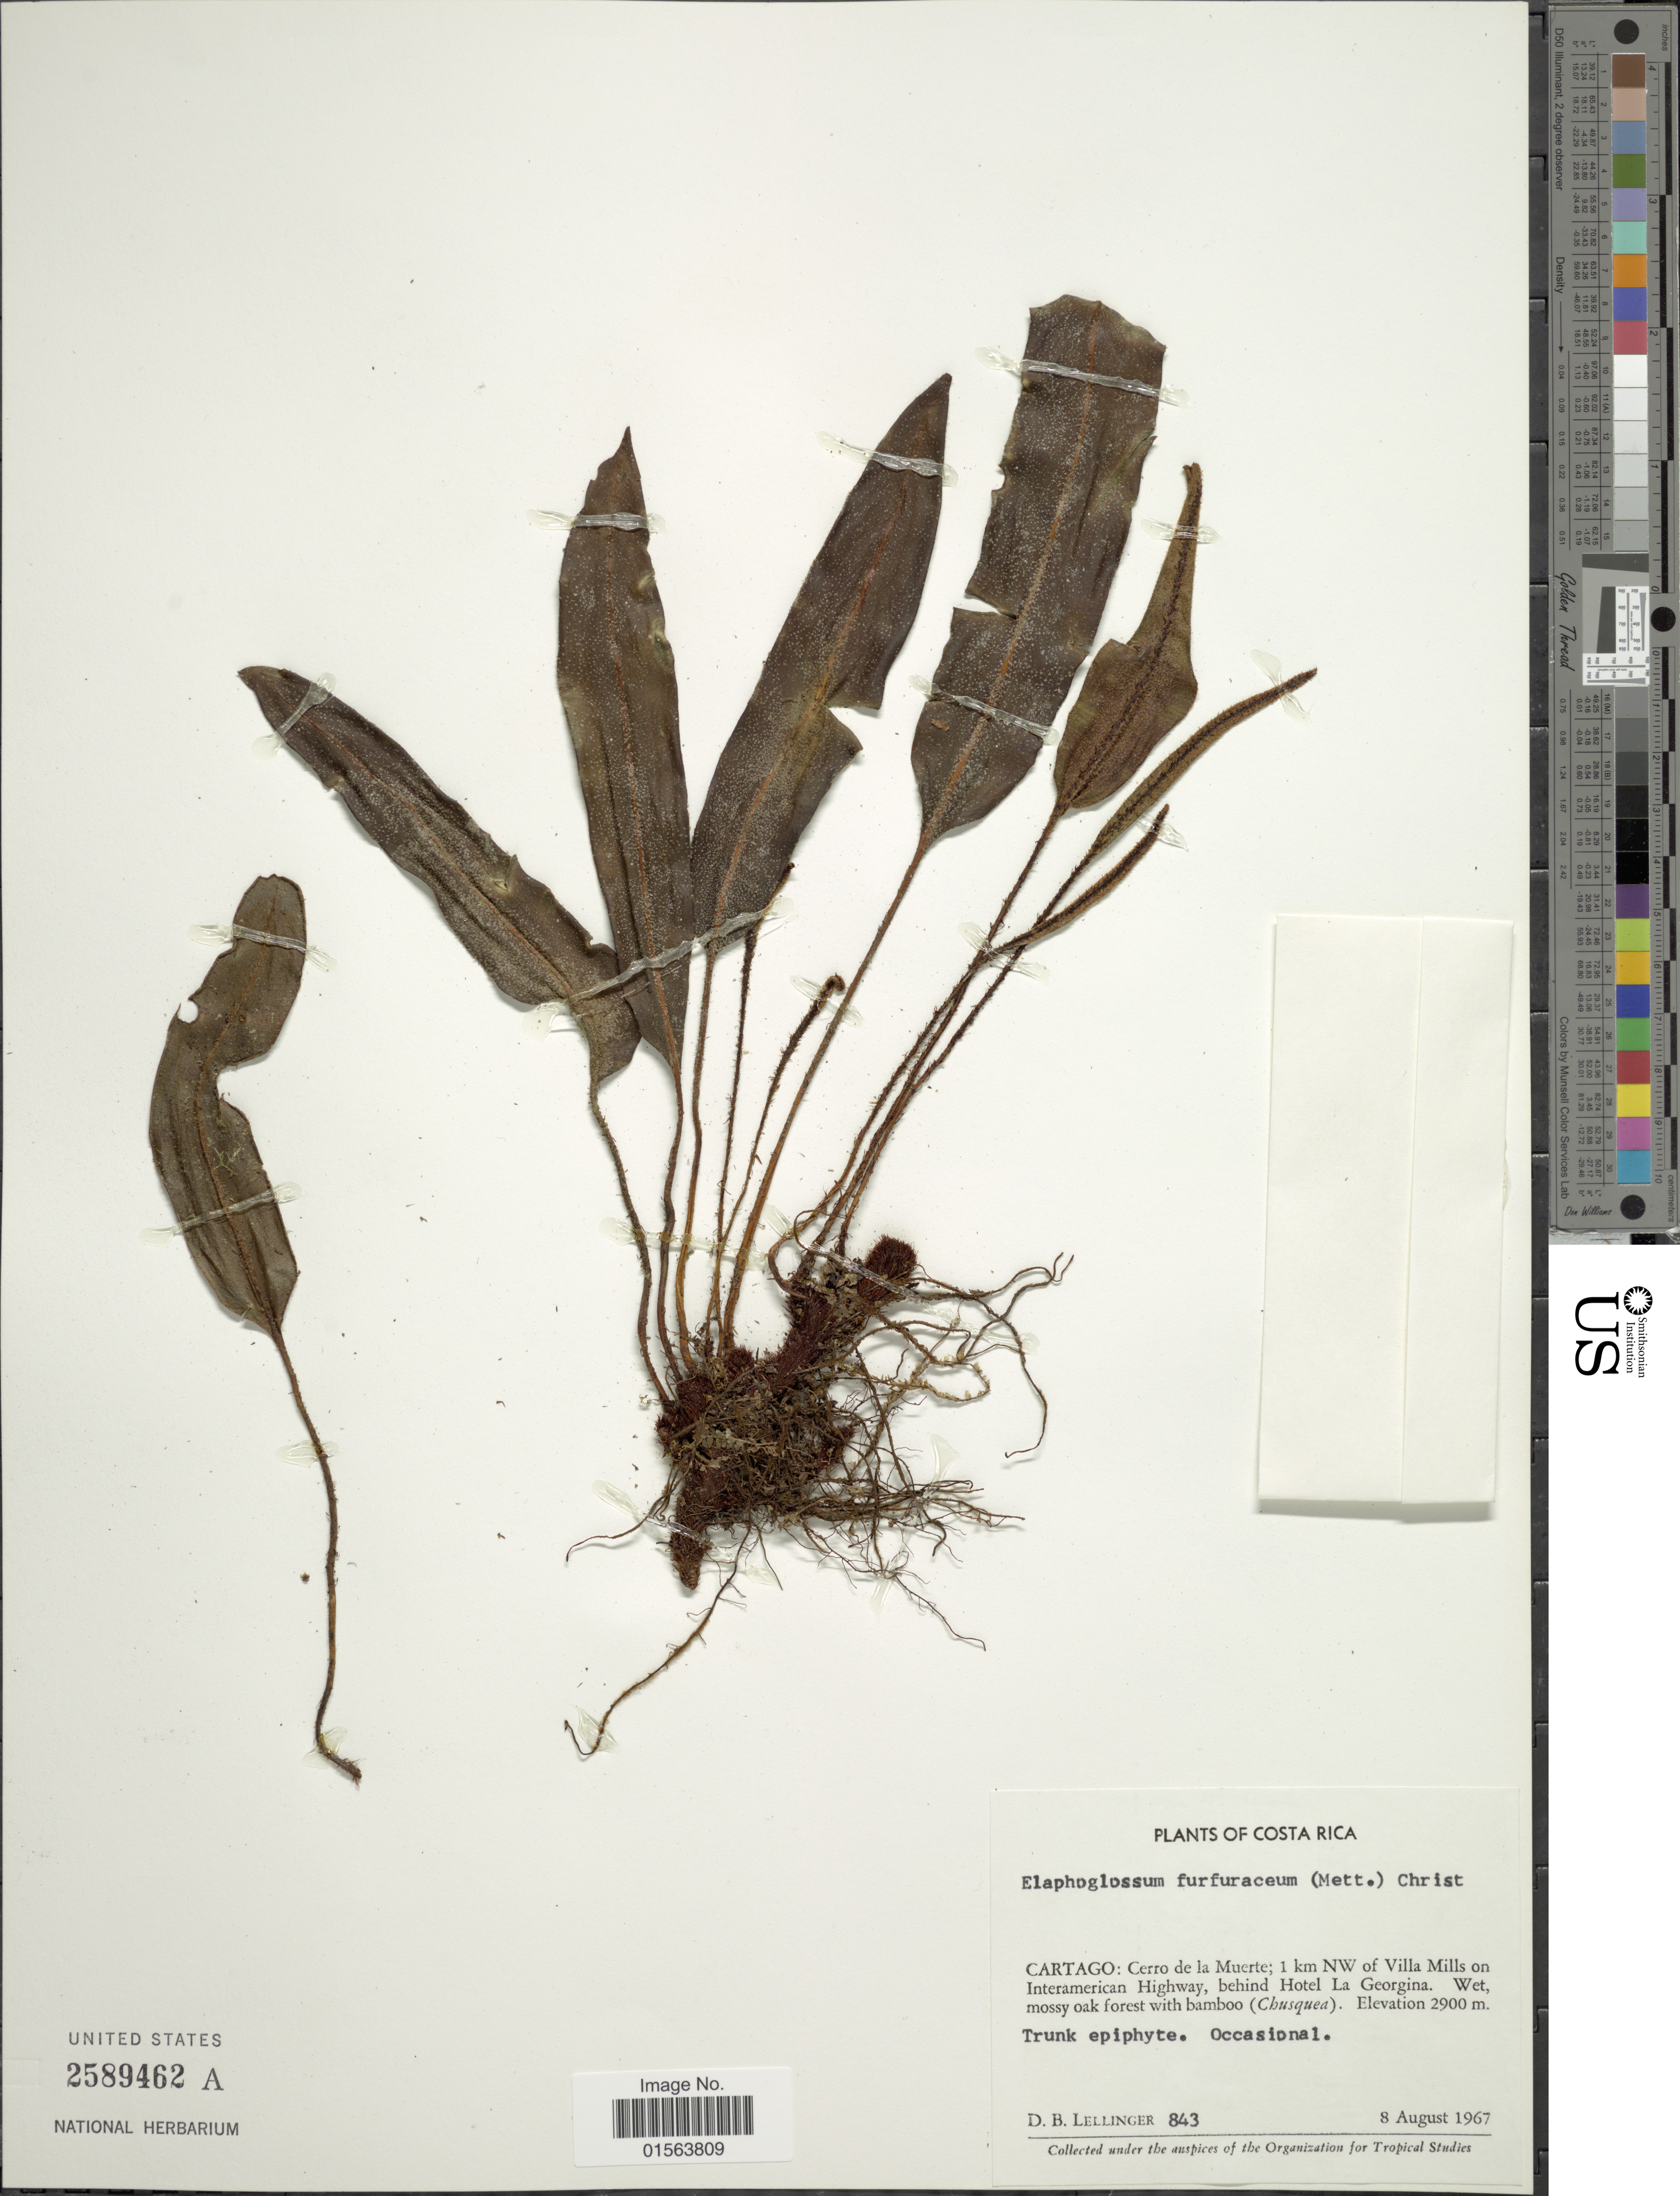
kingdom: Plantae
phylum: Tracheophyta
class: Polypodiopsida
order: Polypodiales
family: Dryopteridaceae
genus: Elaphoglossum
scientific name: Elaphoglossum furfuraceum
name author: (Mett. ex Kuhn) Christ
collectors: D. B. Lellinger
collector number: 843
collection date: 1967-08-08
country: Costa Rica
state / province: Cartago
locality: Cartago: Cerro de la Muerte; 1 km NW of Villa Mills on Interamerican Highway, behind Hotel La Georgina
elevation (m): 2900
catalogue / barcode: US 2589462A